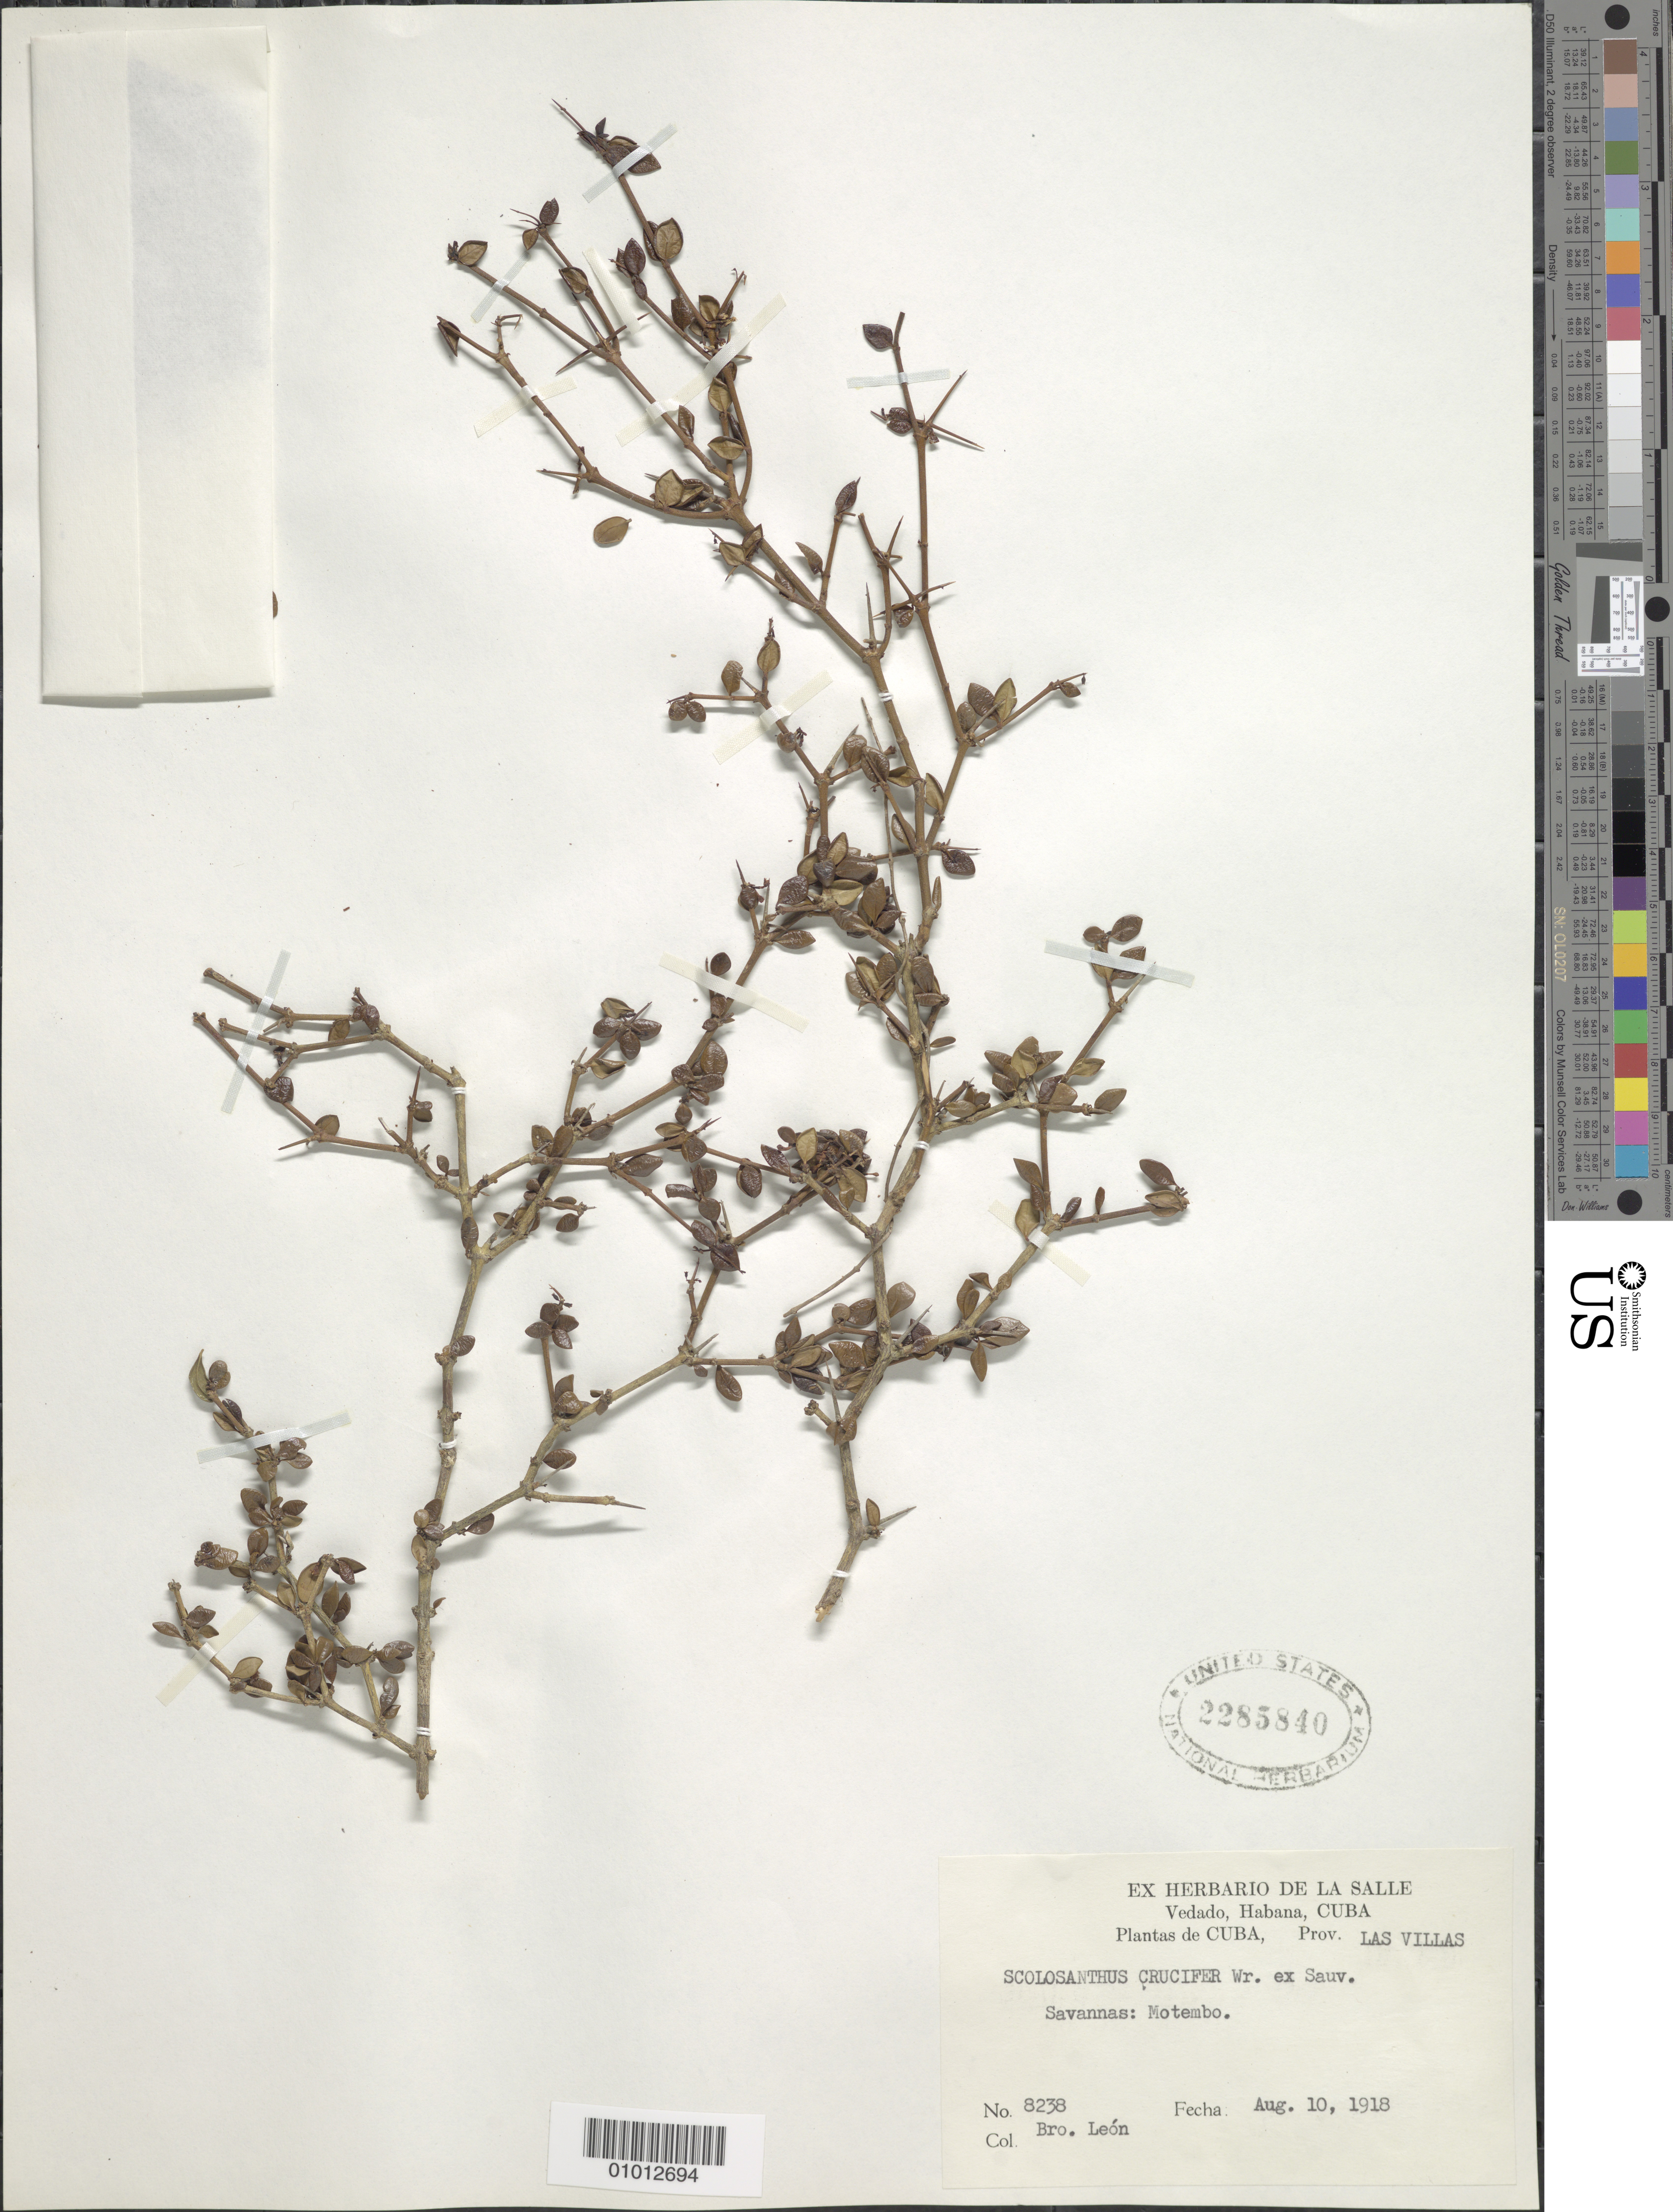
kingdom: Plantae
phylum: Tracheophyta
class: Magnoliopsida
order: Gentianales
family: Rubiaceae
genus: Scolosanthus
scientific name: Scolosanthus crucifer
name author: C. Wright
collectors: Bro. León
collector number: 8238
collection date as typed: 10 Aug 1918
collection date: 1918-08-10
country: Cuba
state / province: Las Villas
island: Cuba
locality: Motembo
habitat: Savannas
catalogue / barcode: US 2285840